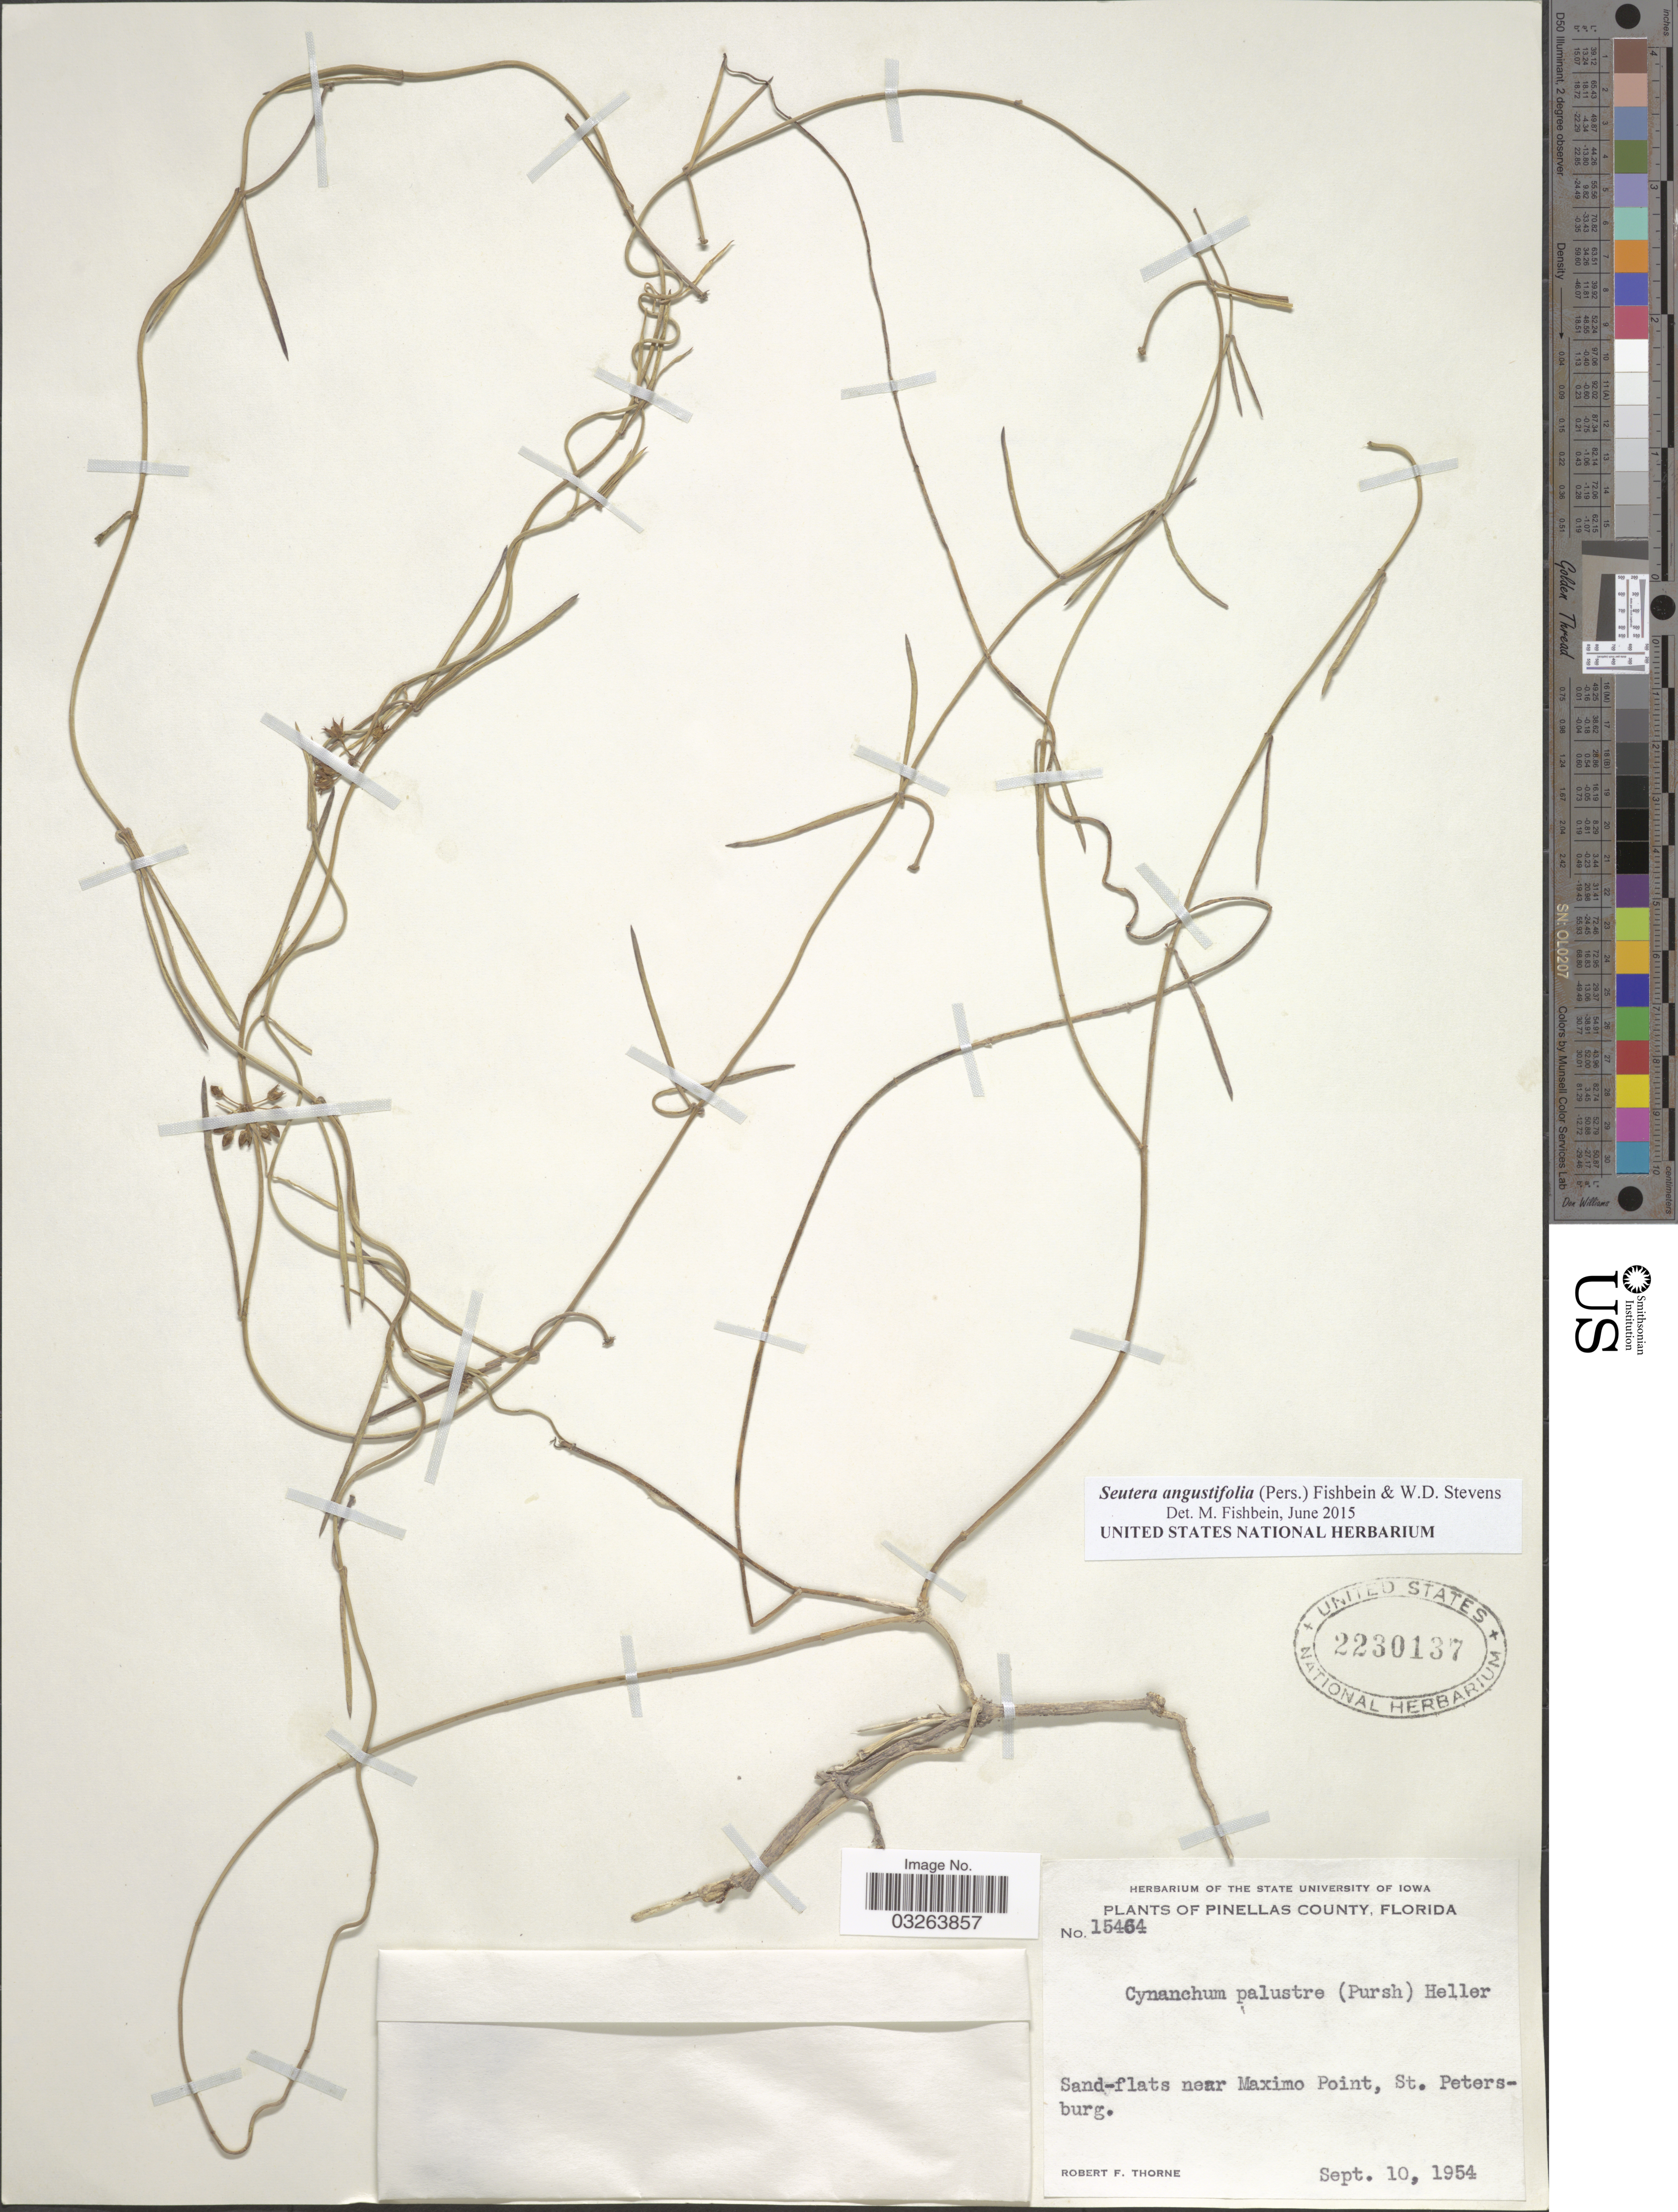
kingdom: Plantae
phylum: Tracheophyta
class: Magnoliopsida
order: Gentianales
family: Apocynaceae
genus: Seutera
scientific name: Seutera angustifolia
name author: Fishbein & W.D. Stevens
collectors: R. F. Thorne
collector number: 15464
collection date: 1954-09-10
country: United States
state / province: Florida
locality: Pinellas County. Sand-flats near Maximo Point, St. Petersburg.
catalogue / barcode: US 2230137